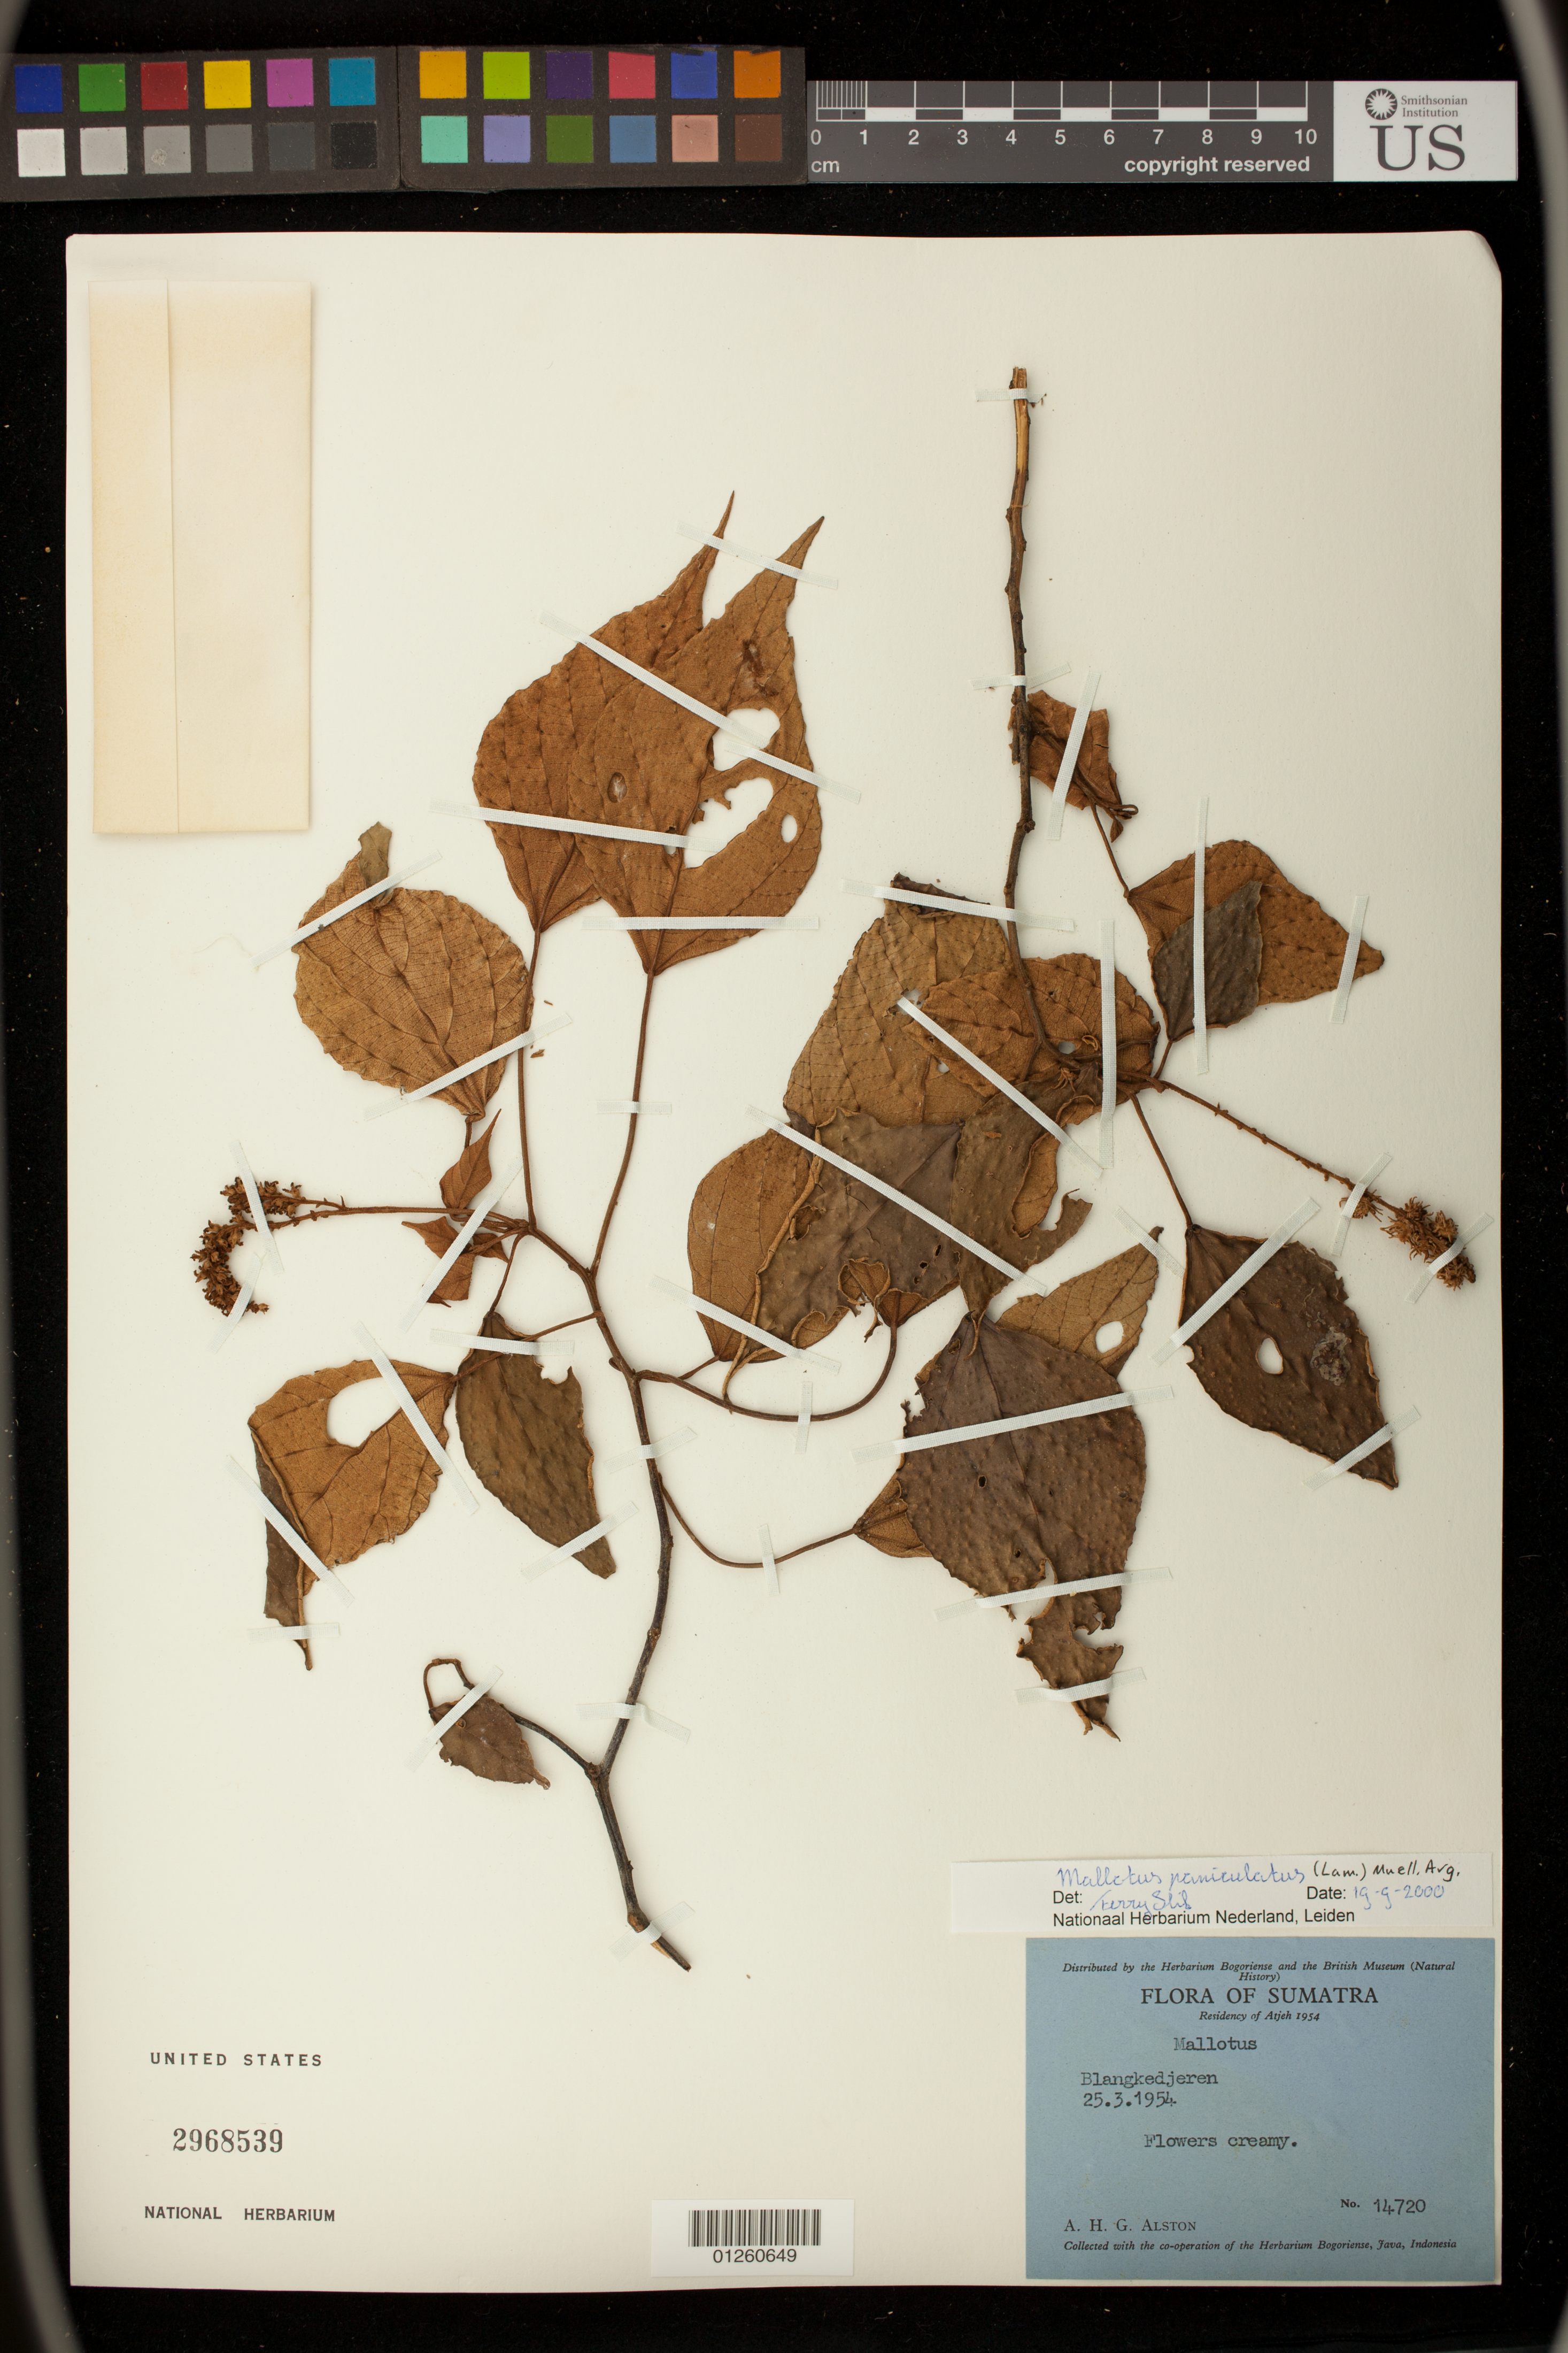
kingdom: Plantae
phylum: Tracheophyta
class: Magnoliopsida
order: Malpighiales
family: Euphorbiaceae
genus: Mallotus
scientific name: Mallotus paniculatus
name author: (Lam.) Müll. Arg.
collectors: A. H. Alston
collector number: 14720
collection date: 1954-03-25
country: Indonesia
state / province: Sumatra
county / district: Aceh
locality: Blangkedjeren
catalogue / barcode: US 2968539